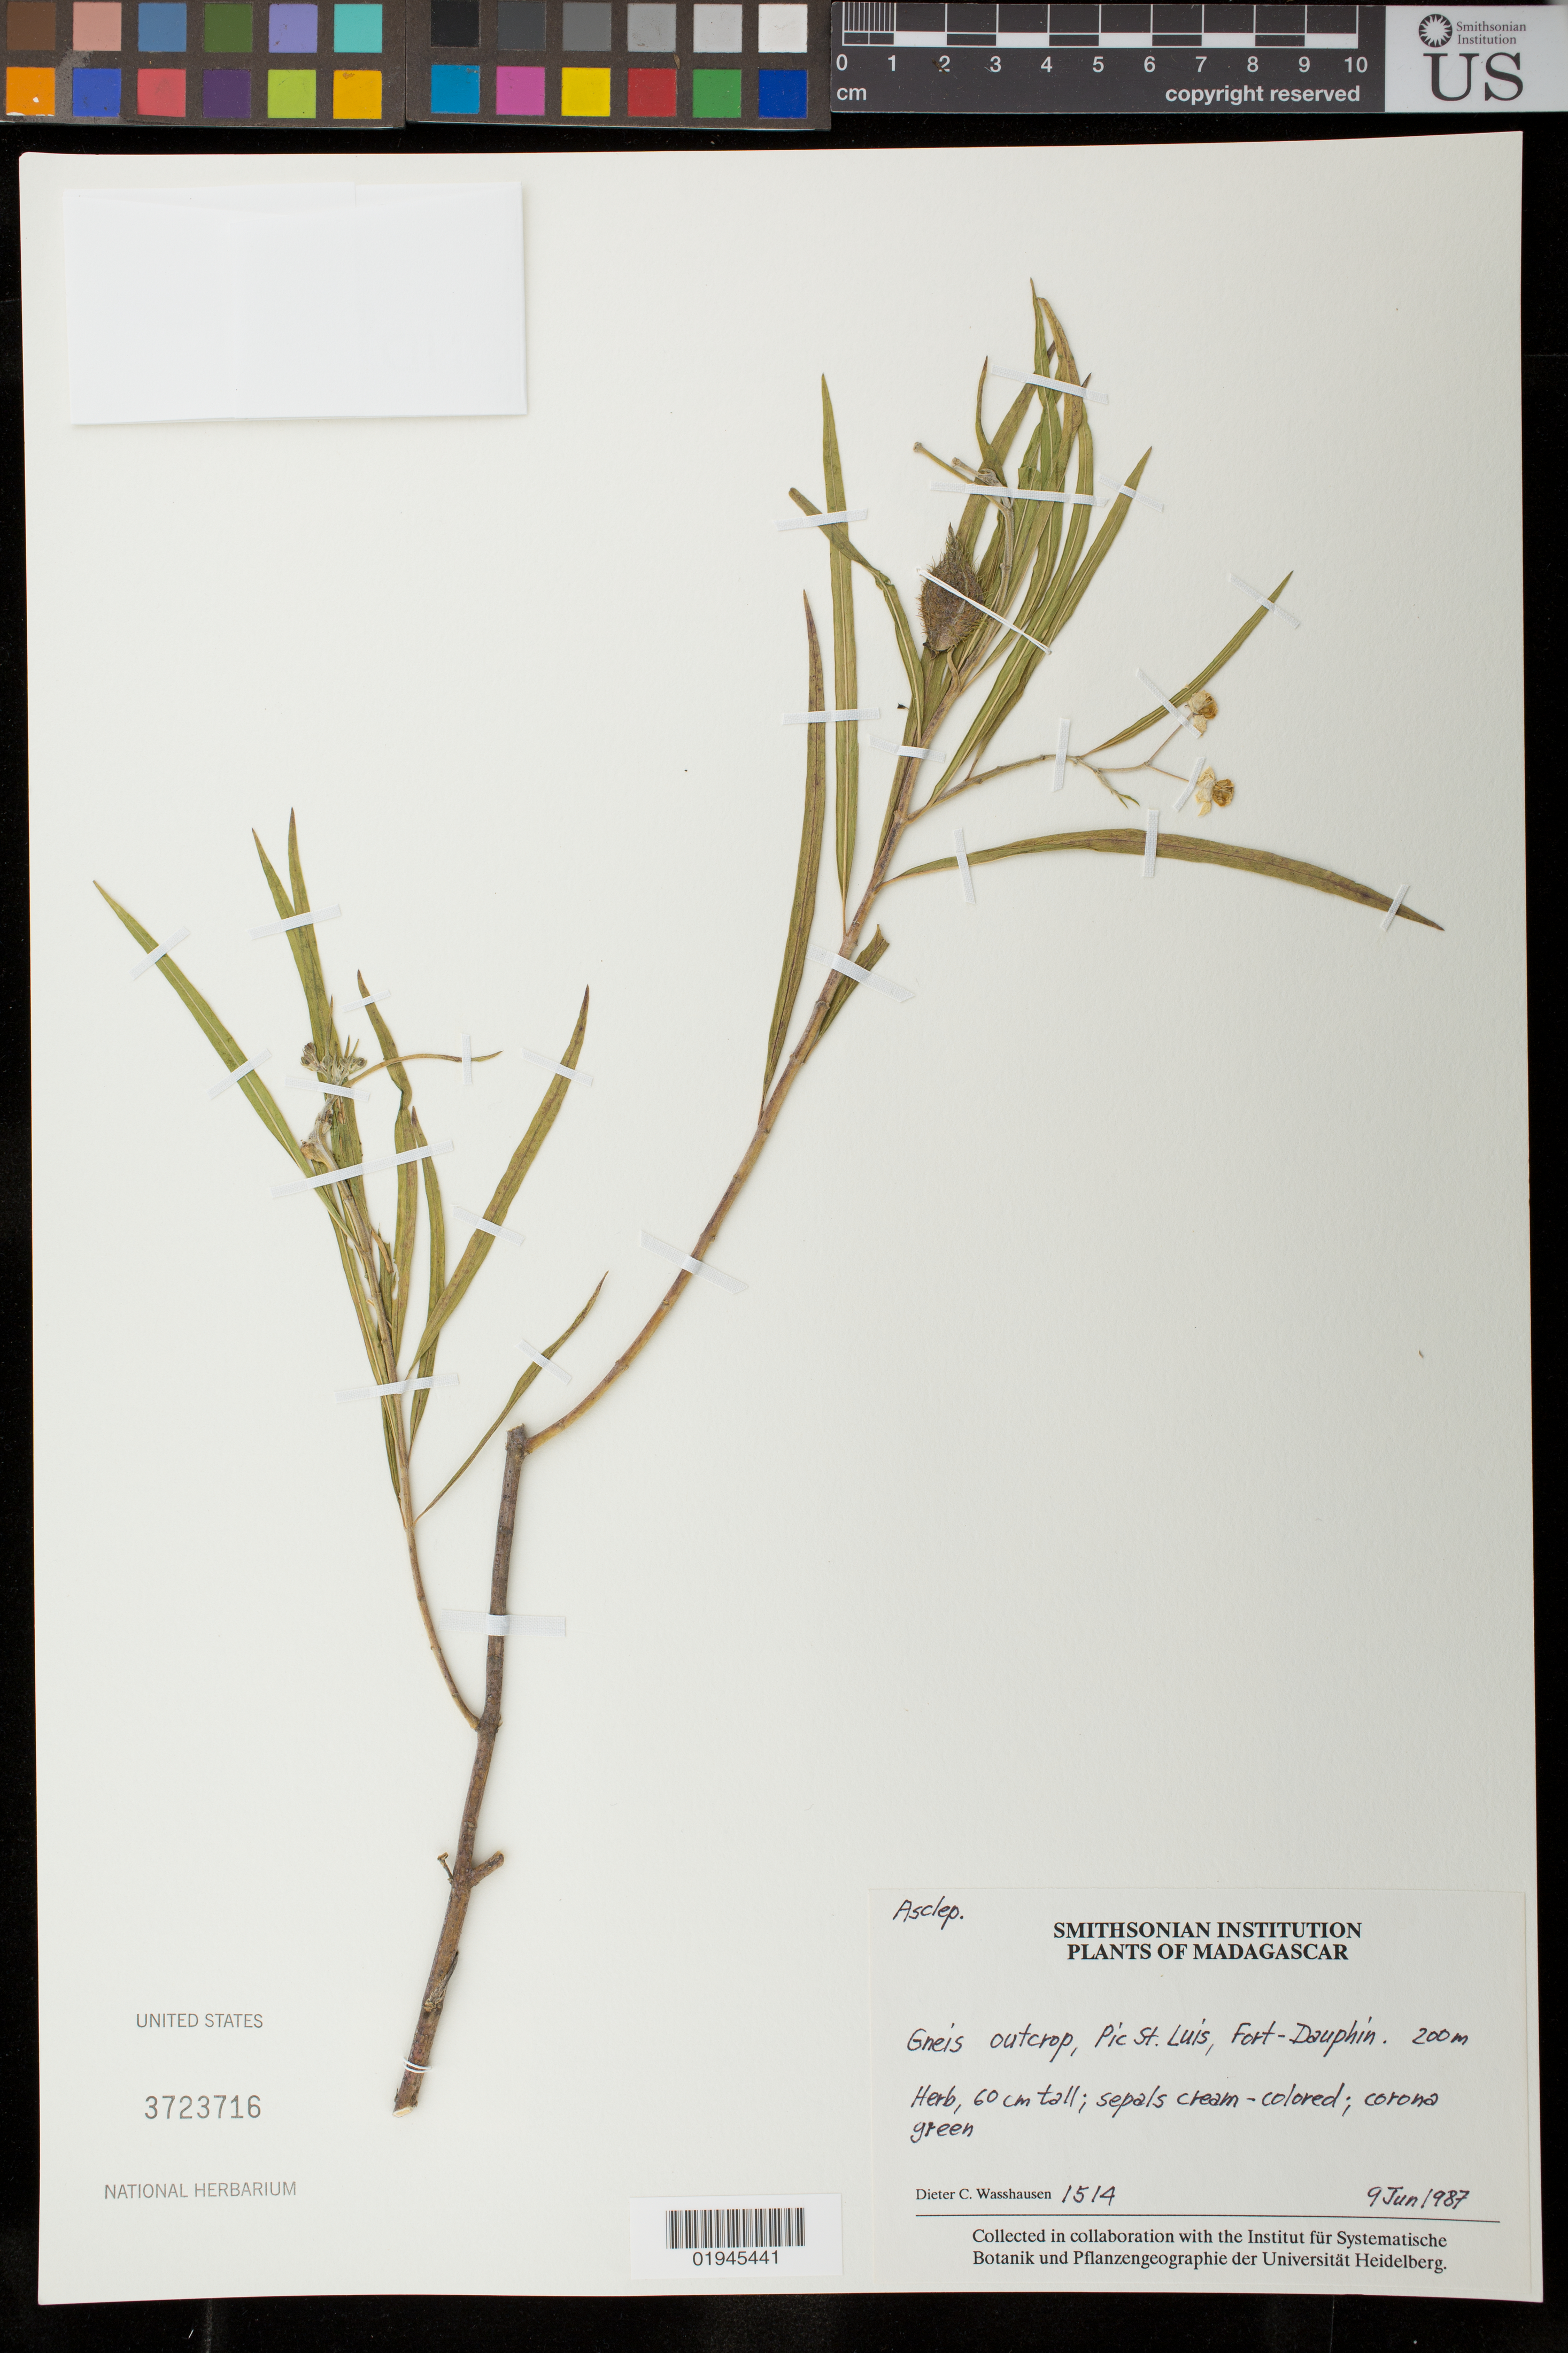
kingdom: Plantae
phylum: Tracheophyta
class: Magnoliopsida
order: Gentianales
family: Apocynaceae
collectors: D. C. Wasshausen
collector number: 1514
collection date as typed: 9 Jun 1987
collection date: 1987-06-09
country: Madagascar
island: Madagascar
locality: Pic St. Luis, Fort Dauphin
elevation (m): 200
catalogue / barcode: US 3723716